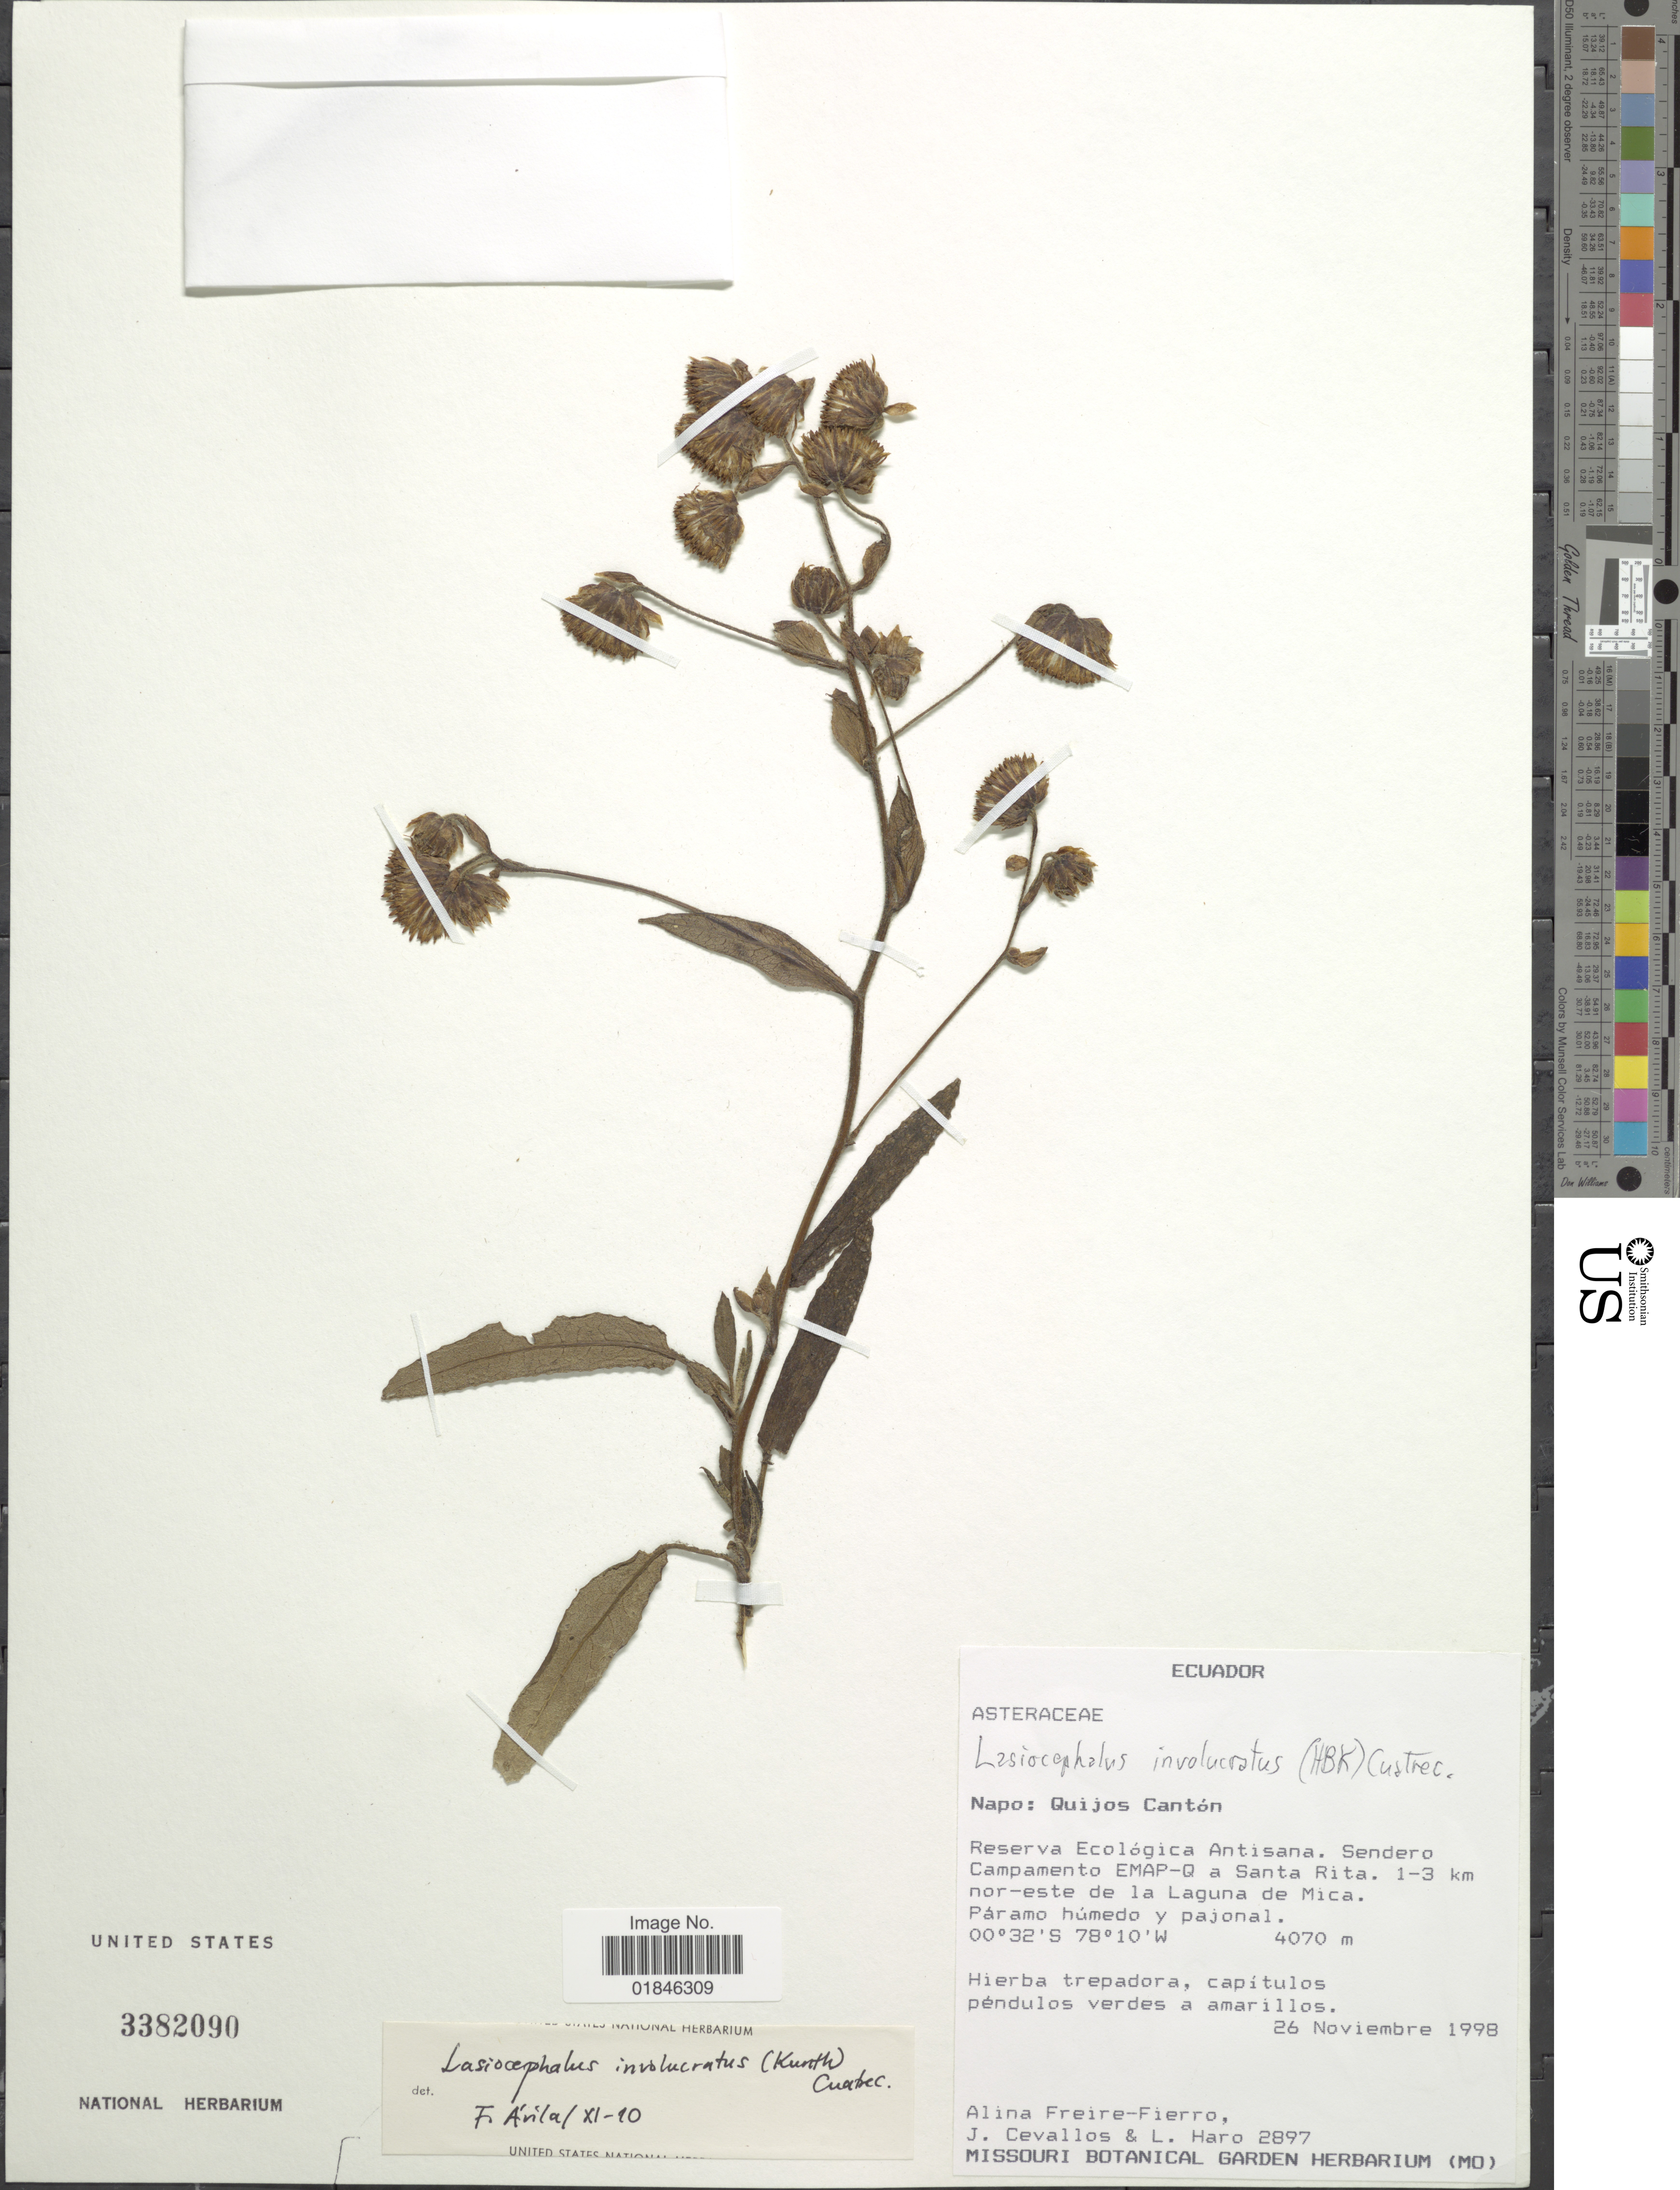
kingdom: Plantae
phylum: Tracheophyta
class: Magnoliopsida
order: Asterales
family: Asteraceae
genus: Senecio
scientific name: Senecio involucratus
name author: (Kunth) DC.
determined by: Salomon, Luciana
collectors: A. Freire-Fierro, J. Cevallos & L. Haro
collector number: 2897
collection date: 1998-11-26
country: Ecuador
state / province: Napo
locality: Napo: Quijos Cantón. Reserva Ecológica Antisana. Sendero Campamento EMAP-Q a Santa Rita. 1-3 km nor-este de la Laguna de Mica. Páramo húmedo y pajonal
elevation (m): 4070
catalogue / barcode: US 3382090